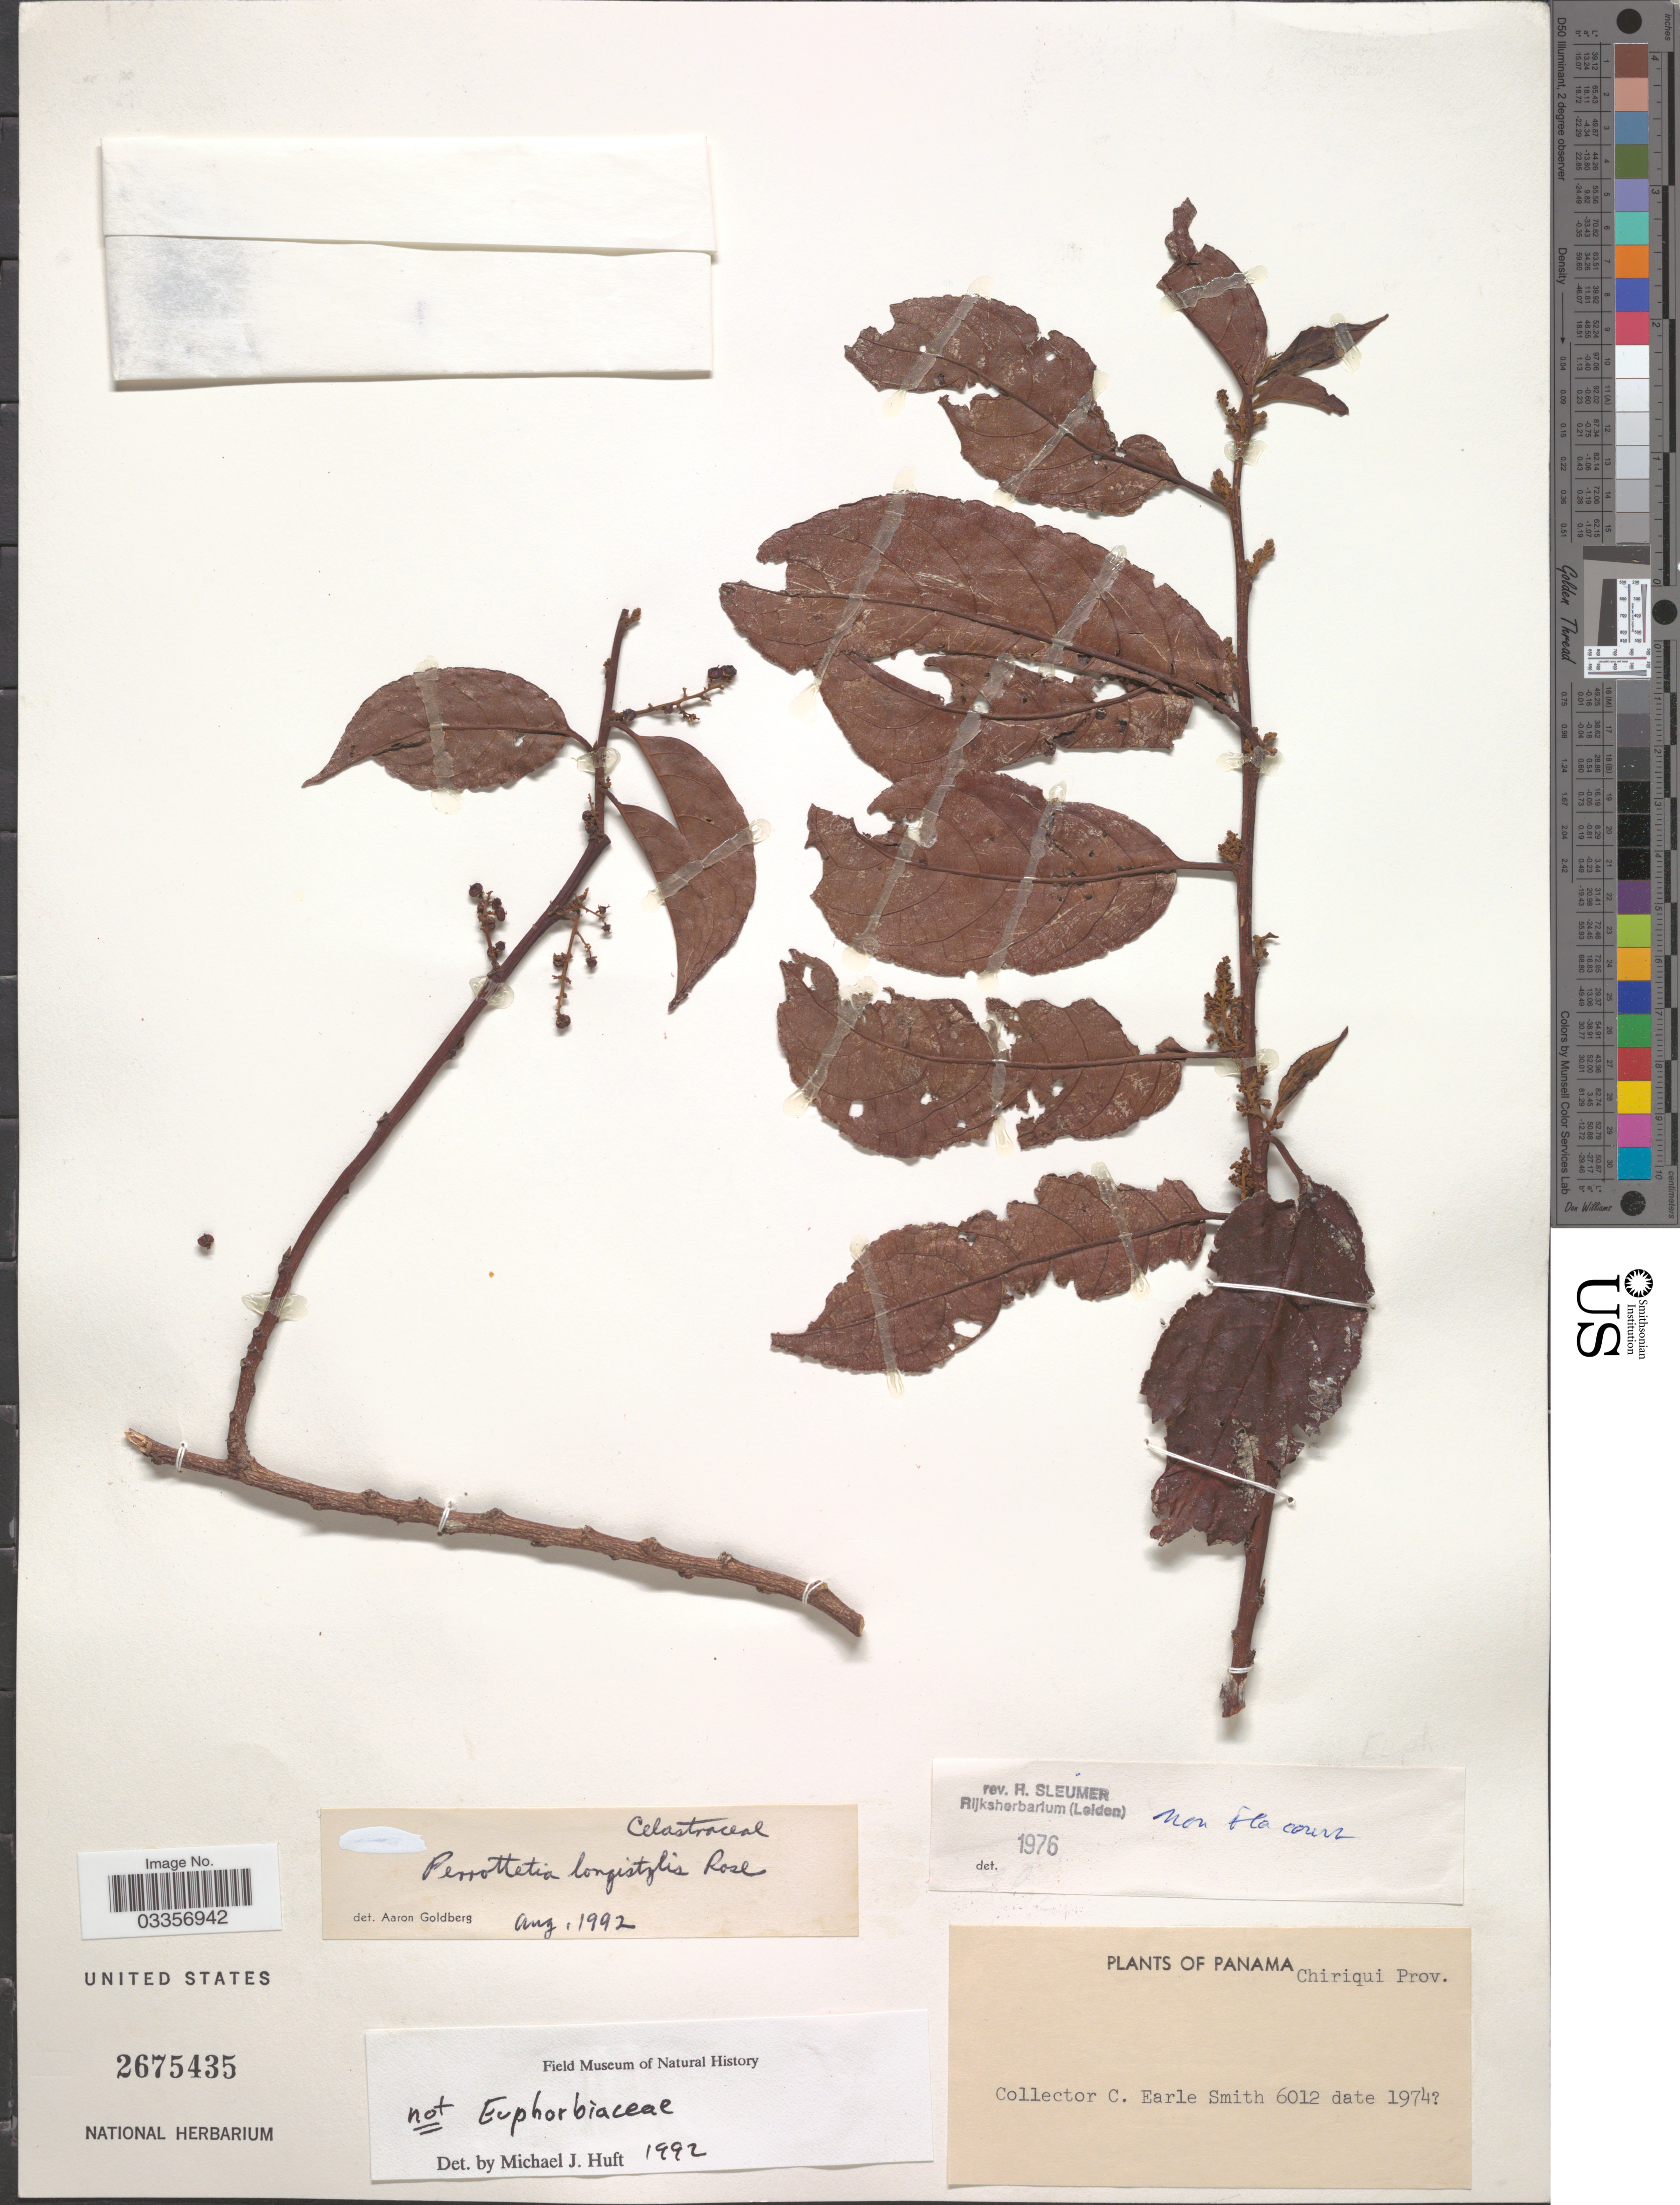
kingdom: Plantae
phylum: Tracheophyta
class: Magnoliopsida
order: Huerteales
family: Dipentodontaceae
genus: Perrottetia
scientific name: Perrottetia longistylis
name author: Rose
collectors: C. E. Smith Jr.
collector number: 6012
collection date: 1947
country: Panama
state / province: Chiriqui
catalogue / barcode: US 2675435